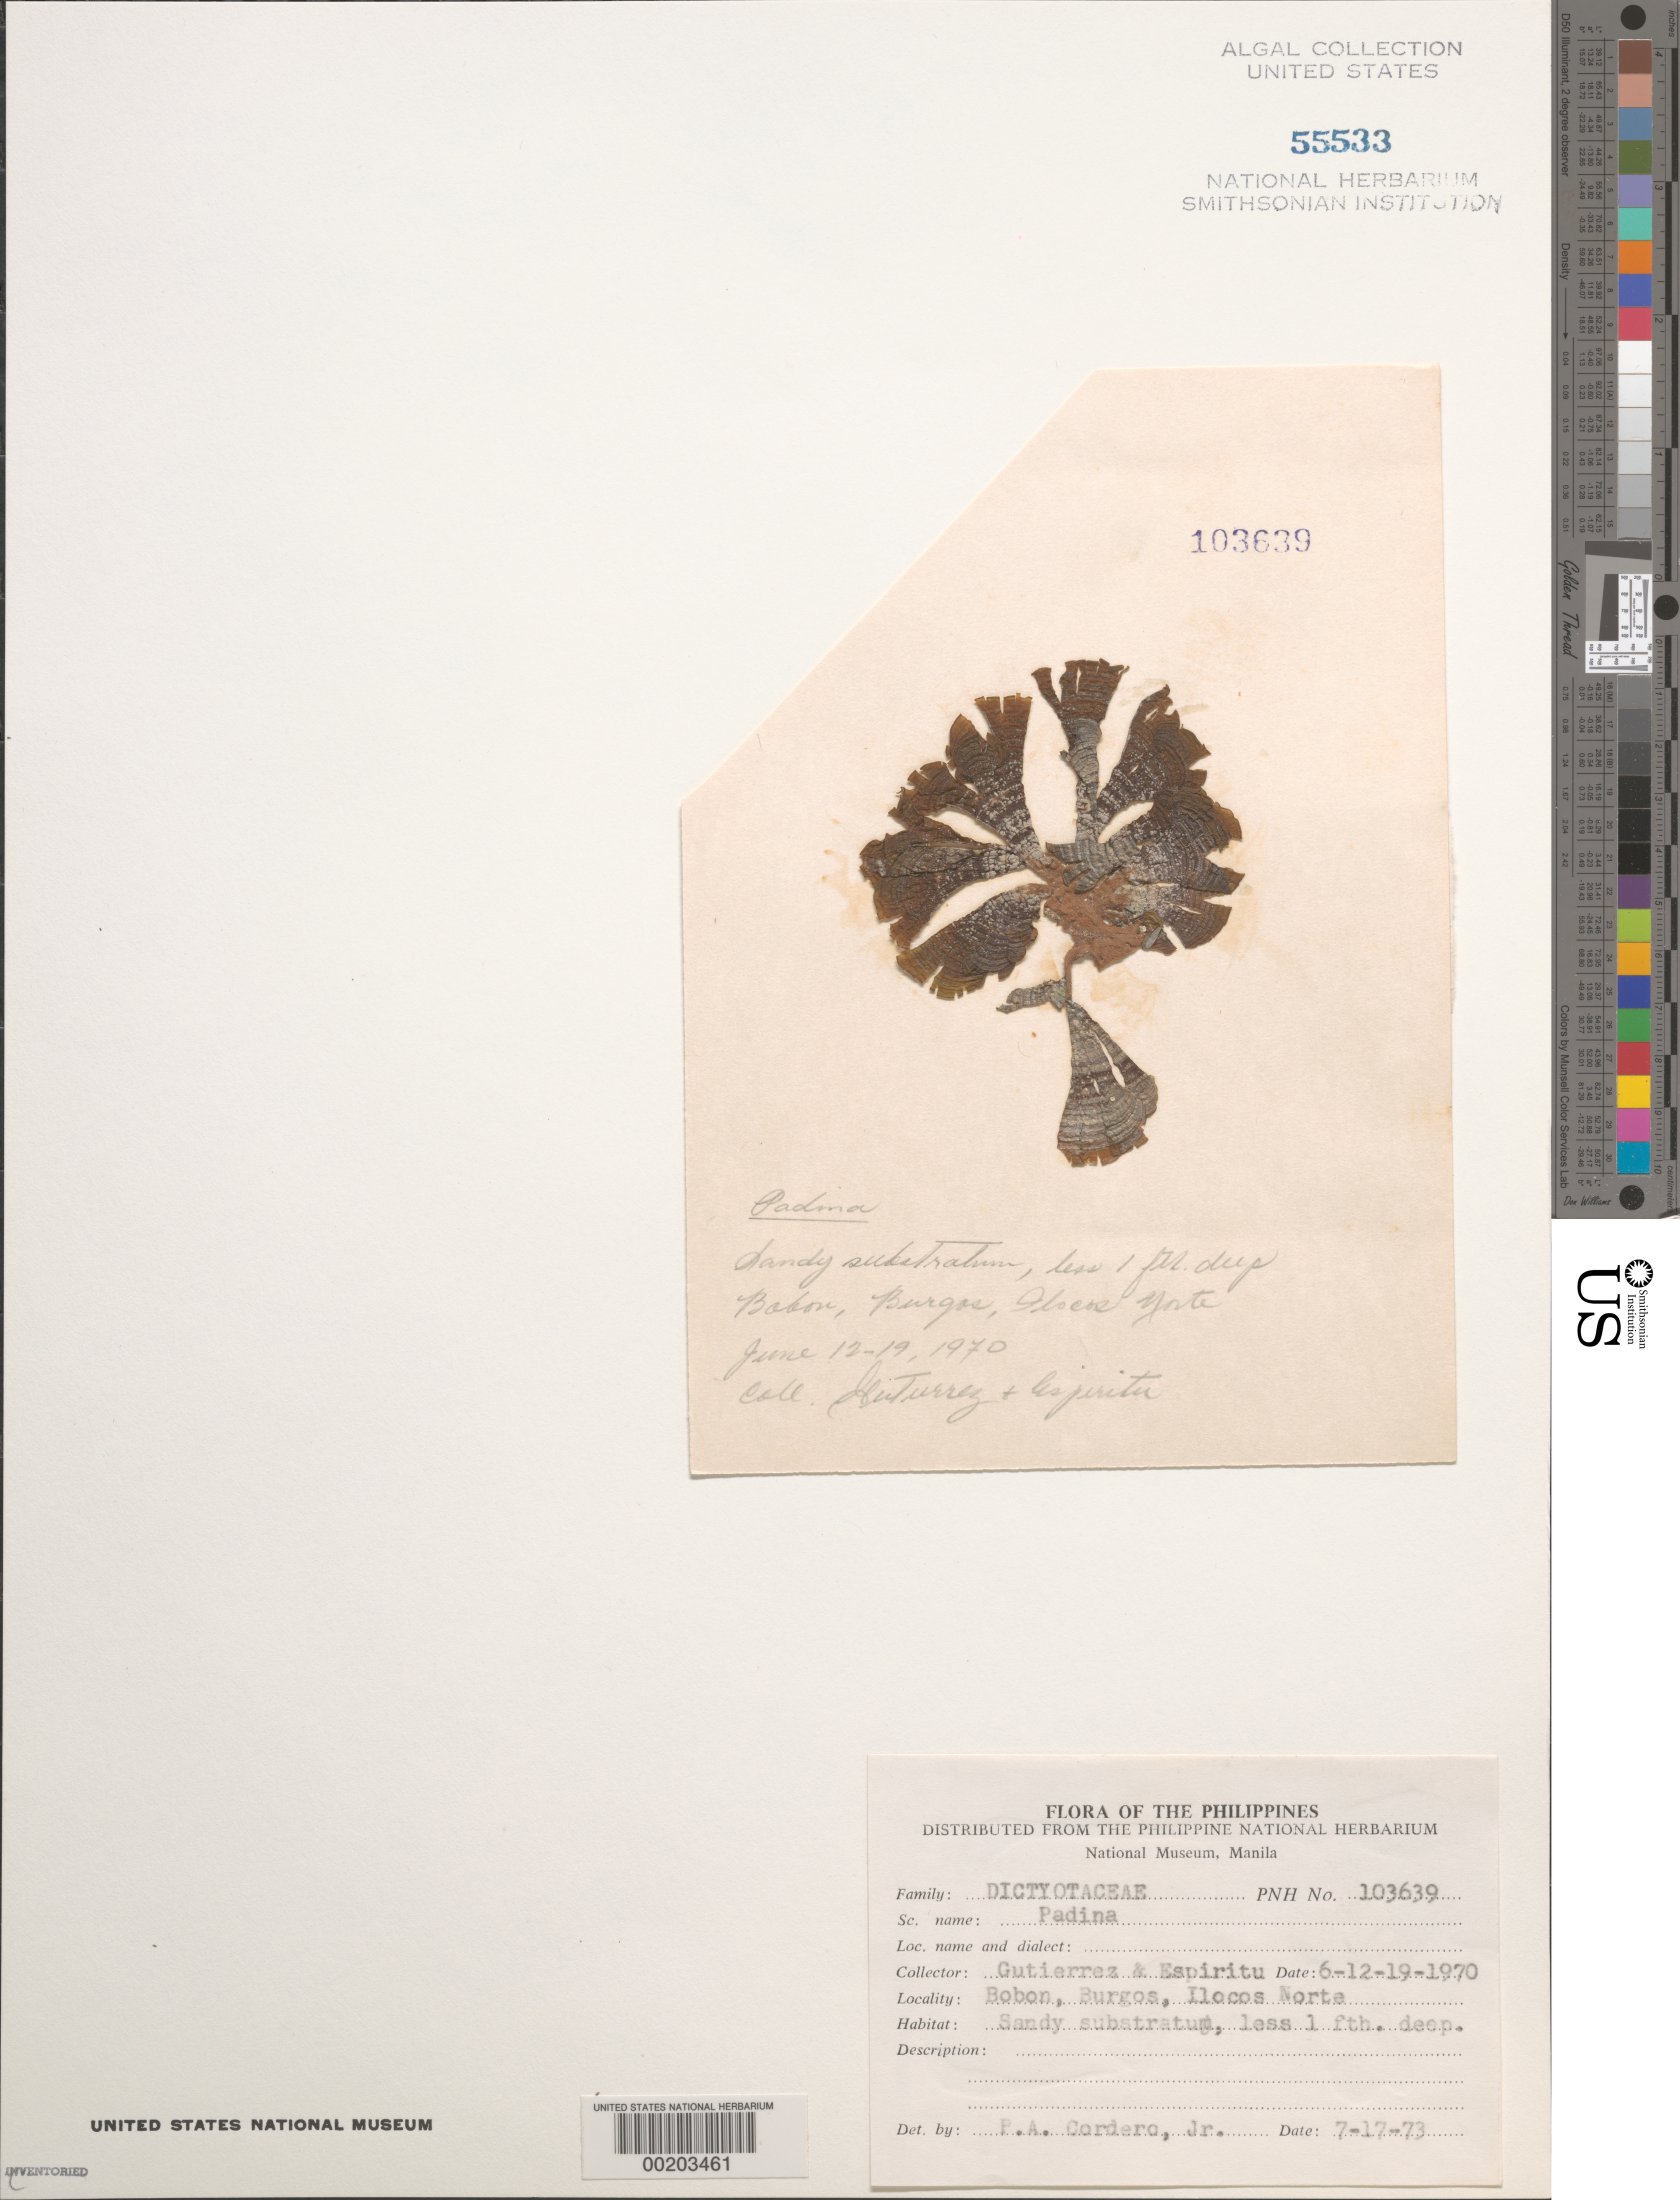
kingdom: Chromista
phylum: Ochrophyta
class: Phaeophyceae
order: Dictyotales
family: Dictyotaceae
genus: Padina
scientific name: Padina sp.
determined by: Cordero, P. A., Jr.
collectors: -. Gutierrez & -. Espiritu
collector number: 103639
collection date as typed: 12 Jun 1970 TO 19 Jun 1970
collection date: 1970-06-12/1970-06-19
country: Philippines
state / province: Ilocos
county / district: Ilocos Norte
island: Luzon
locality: Bobon, Burgos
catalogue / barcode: US 55533